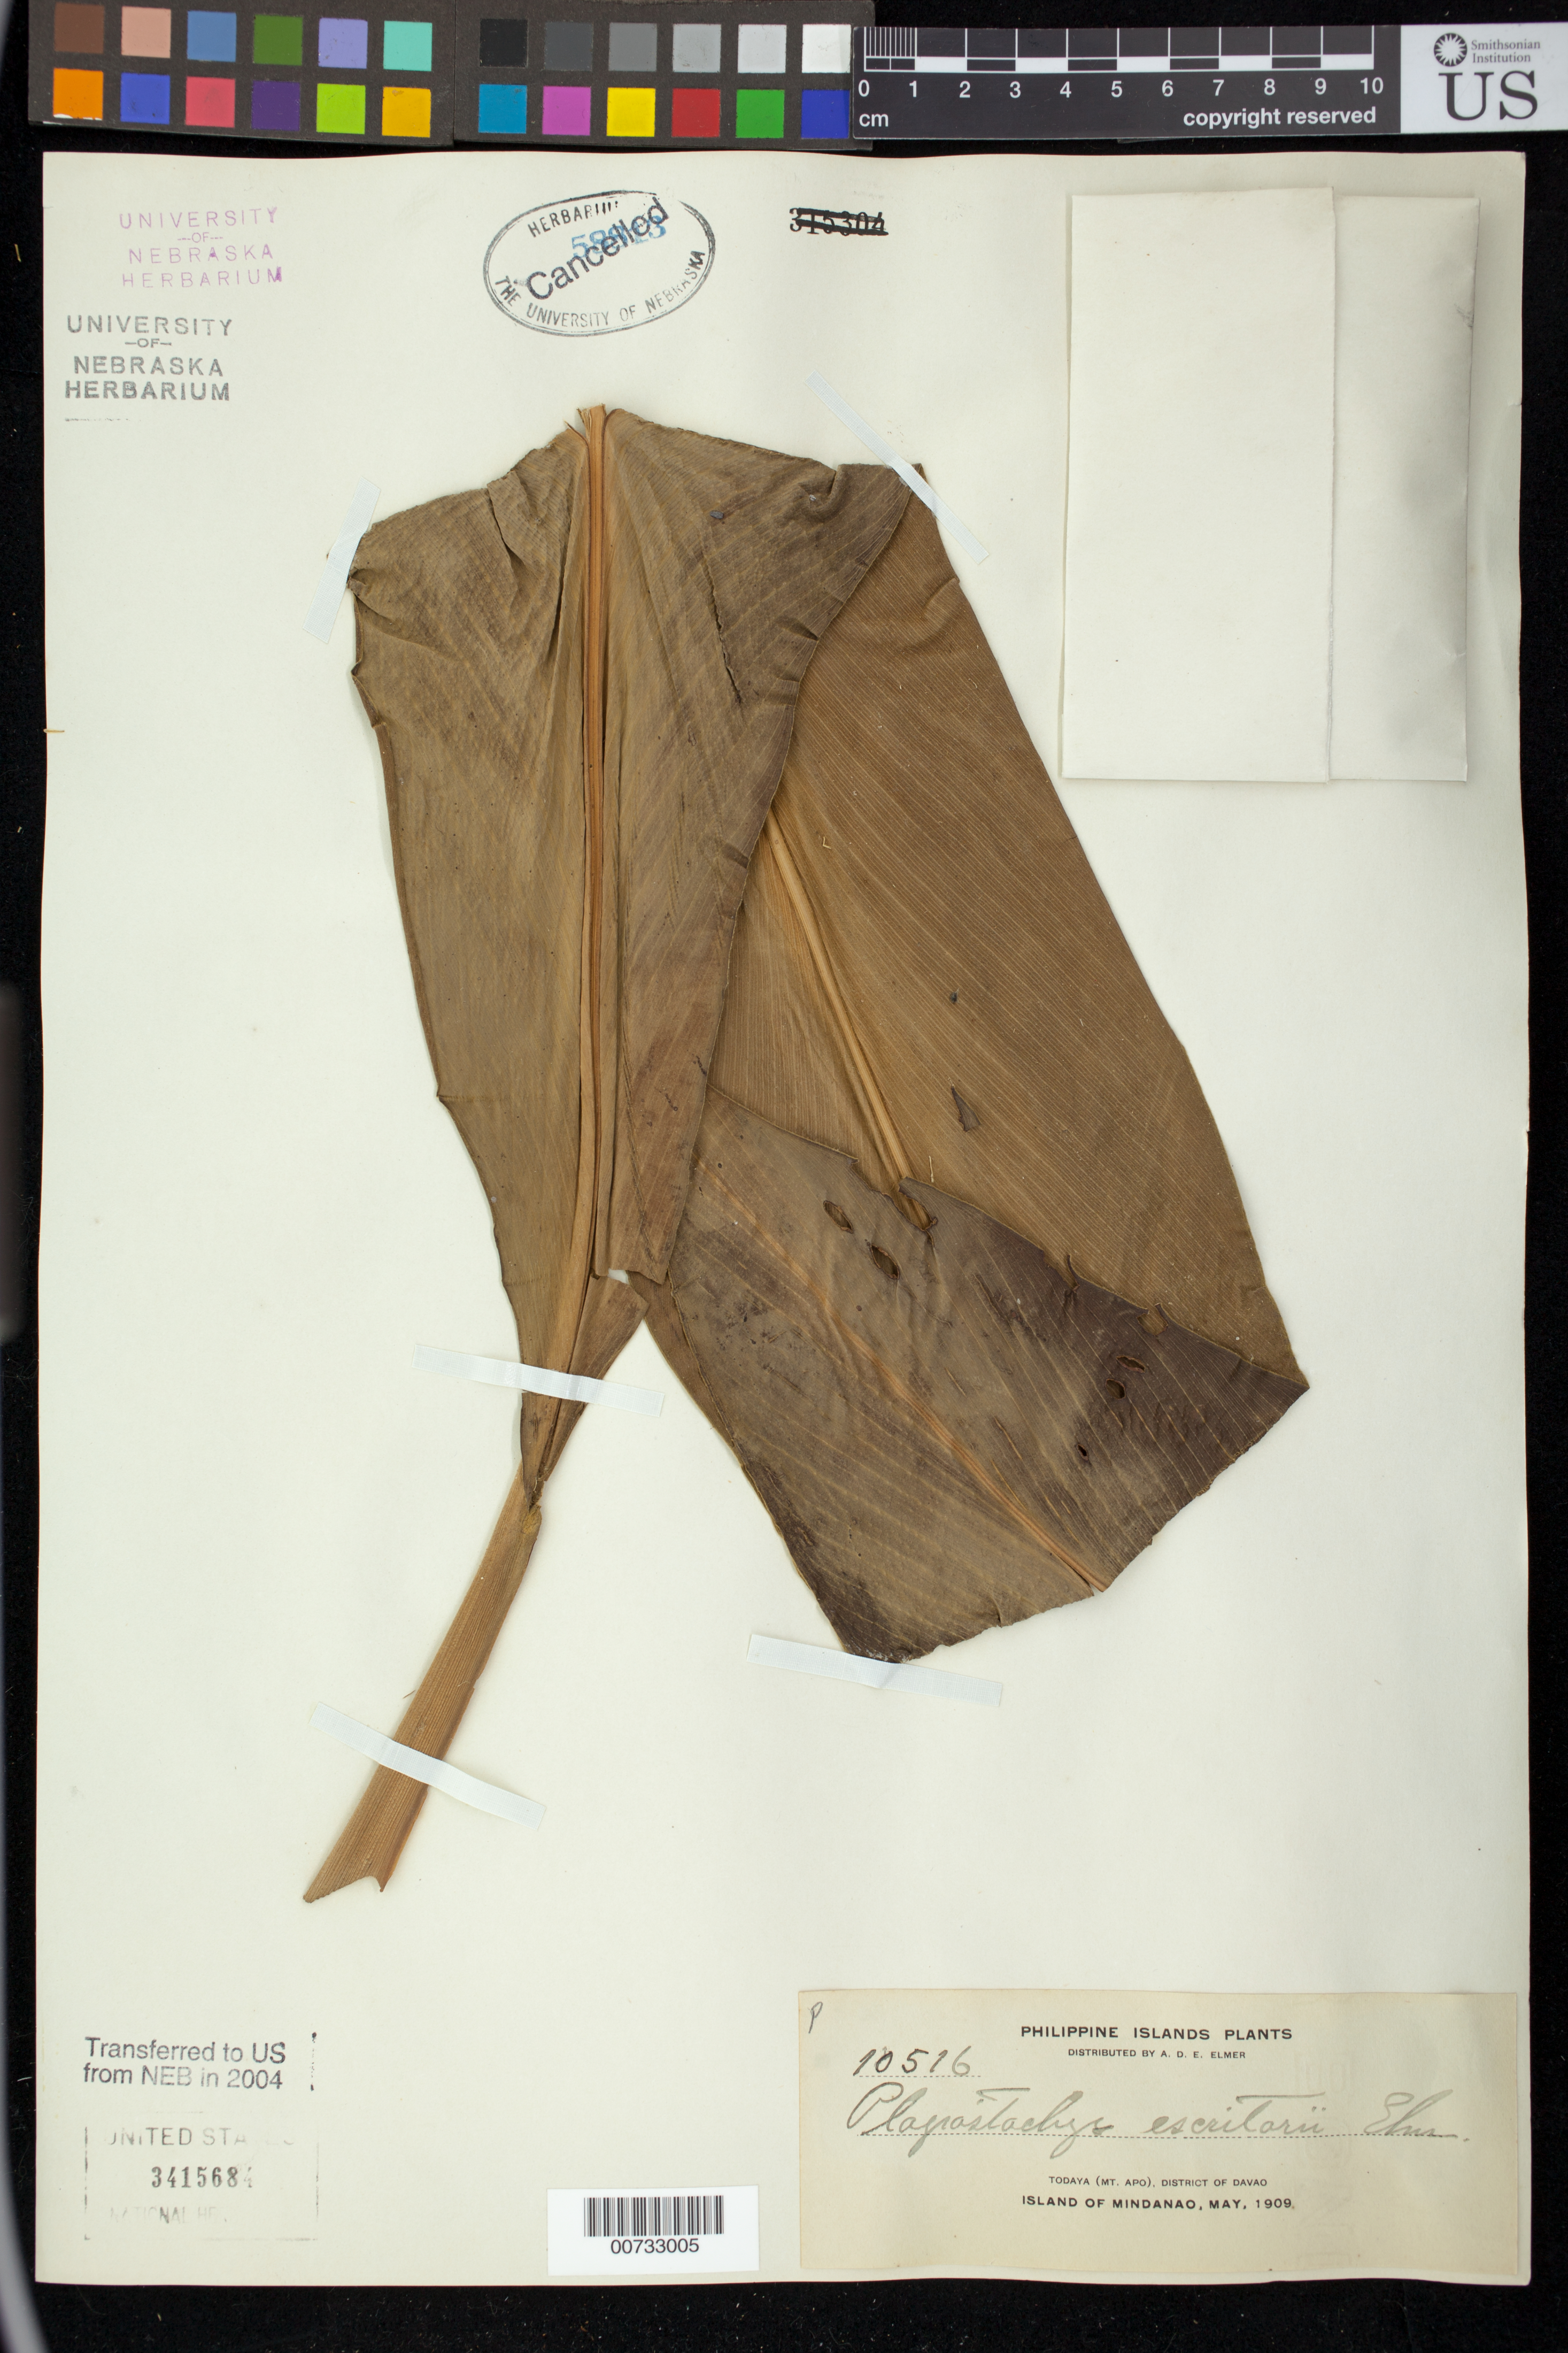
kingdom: Plantae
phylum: Tracheophyta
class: Liliopsida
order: Zingiberales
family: Zingiberaceae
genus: Plagiostachys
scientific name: Plagiostachys escritorii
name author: Elmer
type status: Isosyntype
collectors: A. D. E. Elmer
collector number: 10516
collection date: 1909-05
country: Philippines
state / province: Davao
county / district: Davao del Norte / Davao del Sur / Davao Oriental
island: Mindanao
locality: Todayo (Mt. Apo)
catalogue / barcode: US 3415684